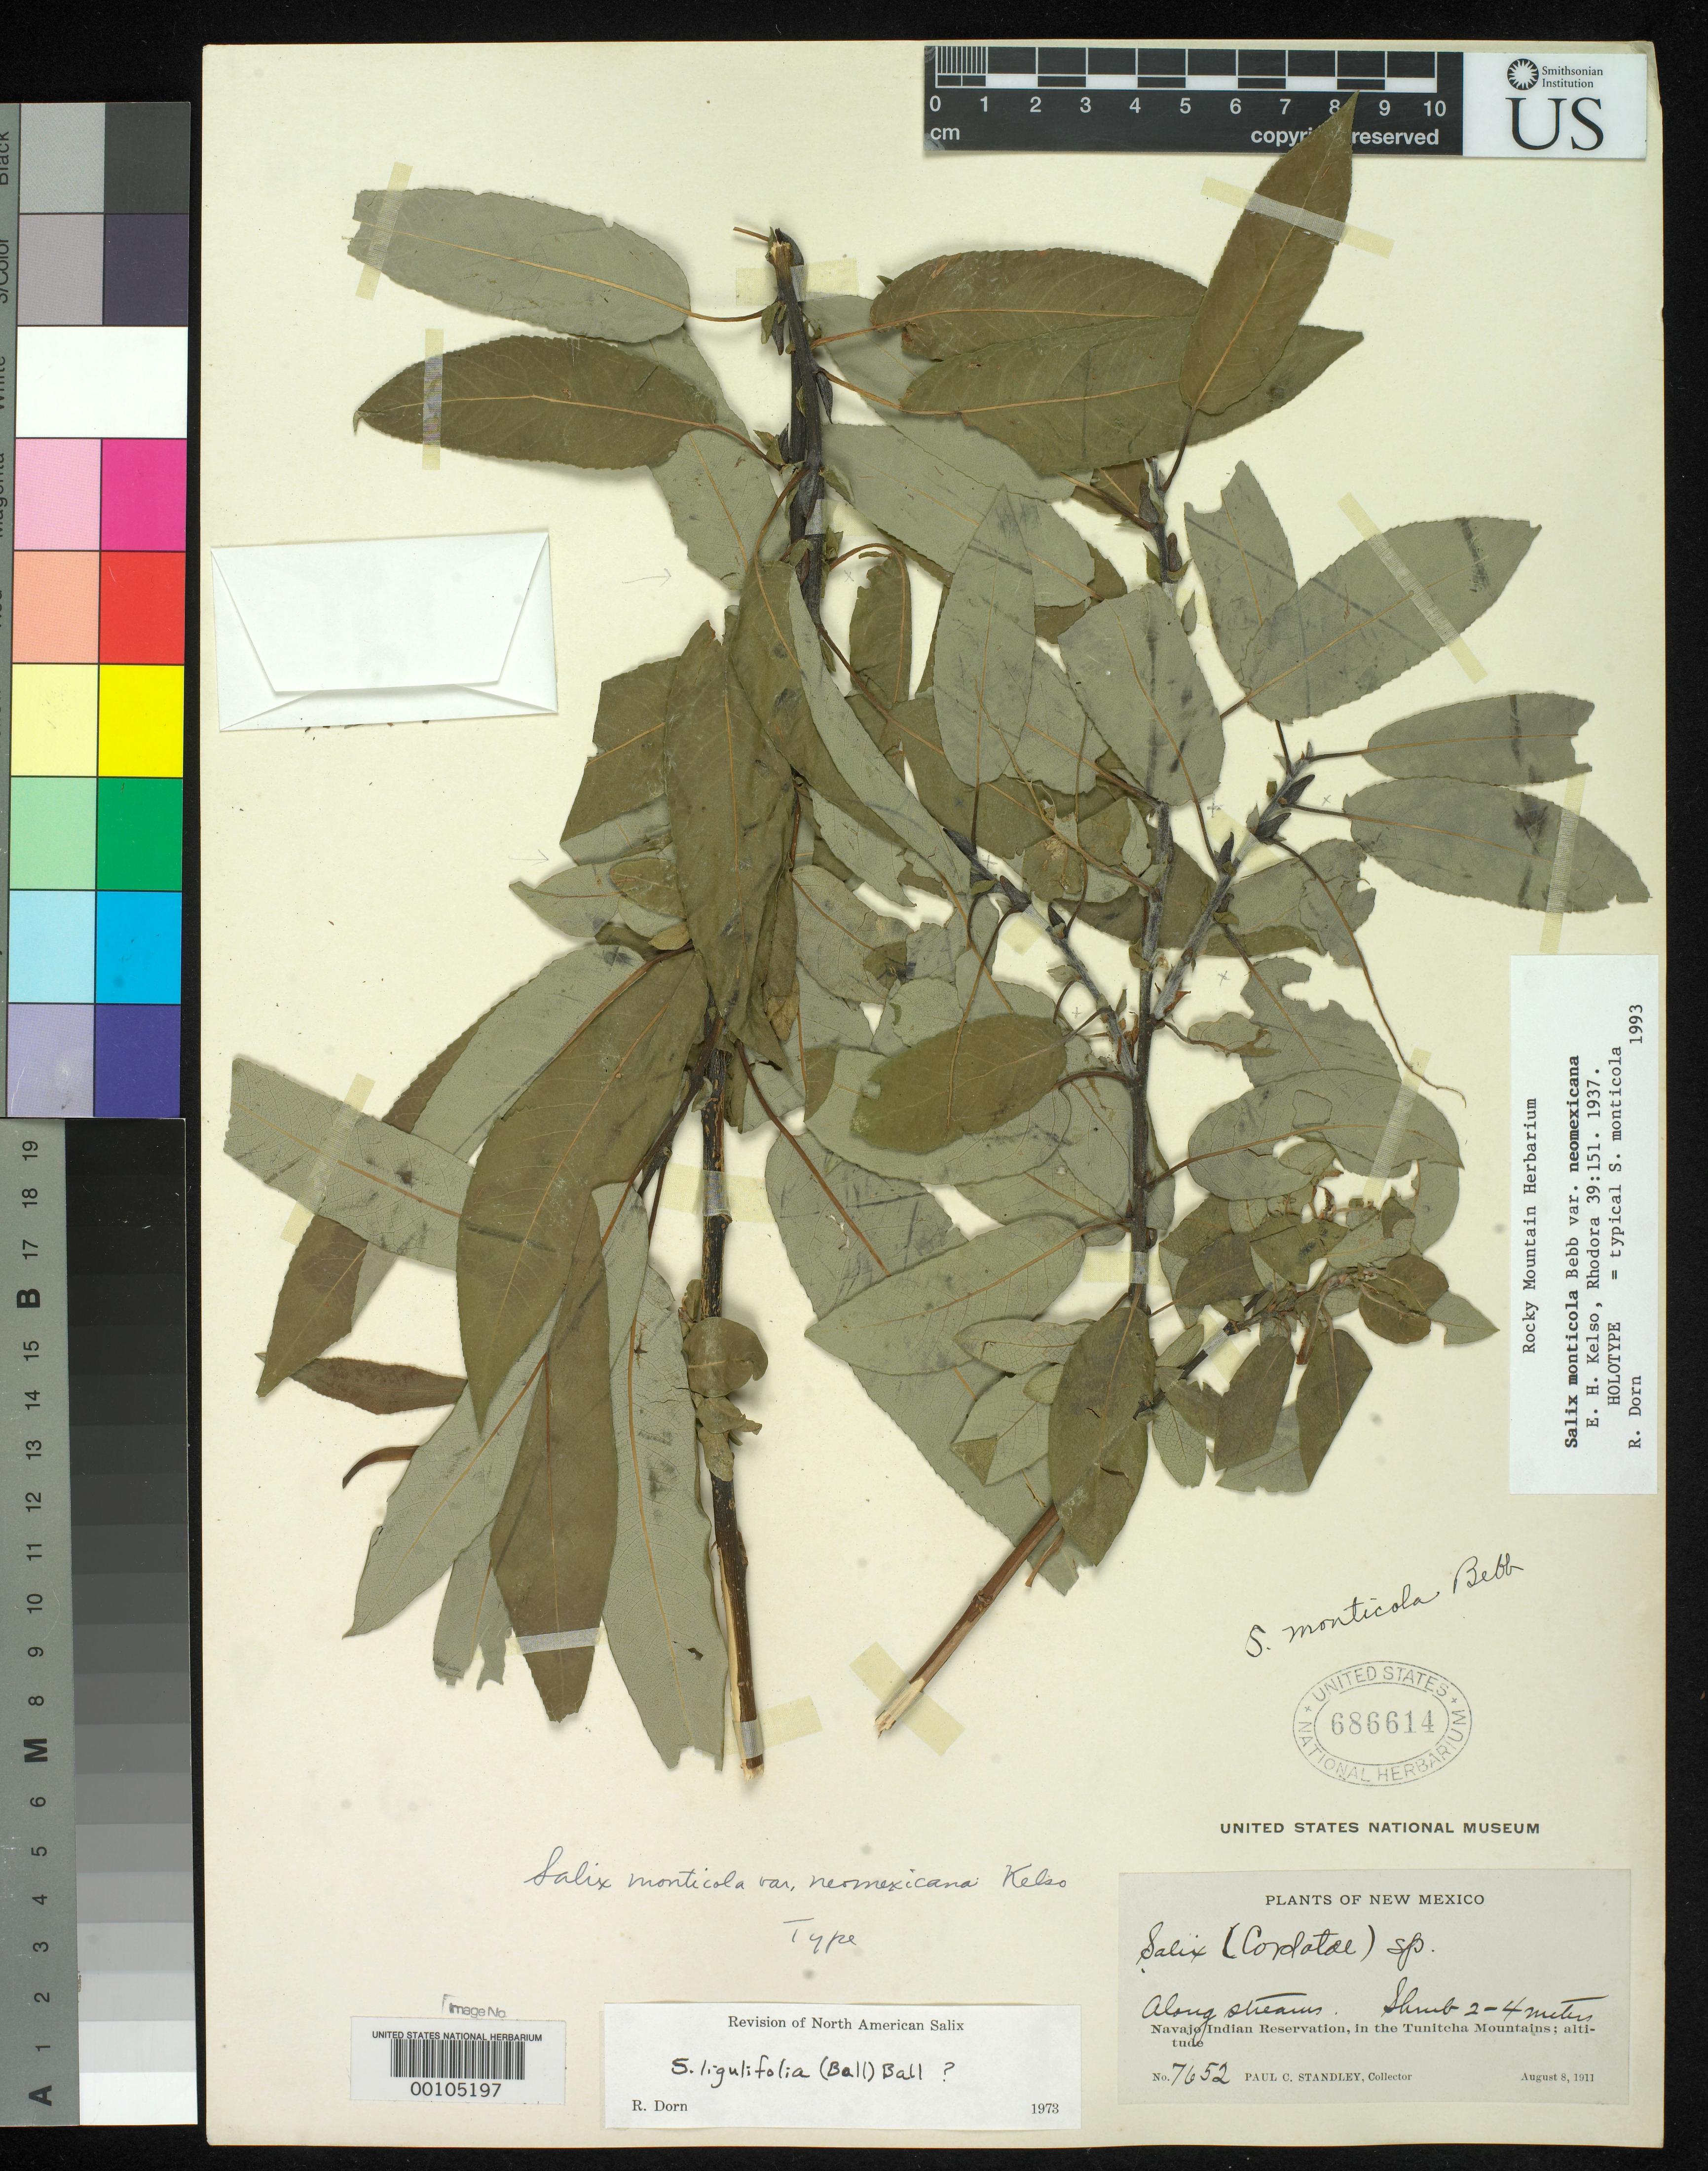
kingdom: Plantae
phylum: Tracheophyta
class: Magnoliopsida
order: Malpighiales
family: Salicaceae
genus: Salix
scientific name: Salix monticola var. neomexicana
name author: E.H. Kelso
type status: Holotype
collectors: P. C. Standley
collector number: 7652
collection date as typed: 08 Aug 1911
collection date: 1911-08-08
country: United States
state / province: New Mexico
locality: Navajo Indian Reservation, Tunitcha Mountains.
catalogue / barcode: US 686614